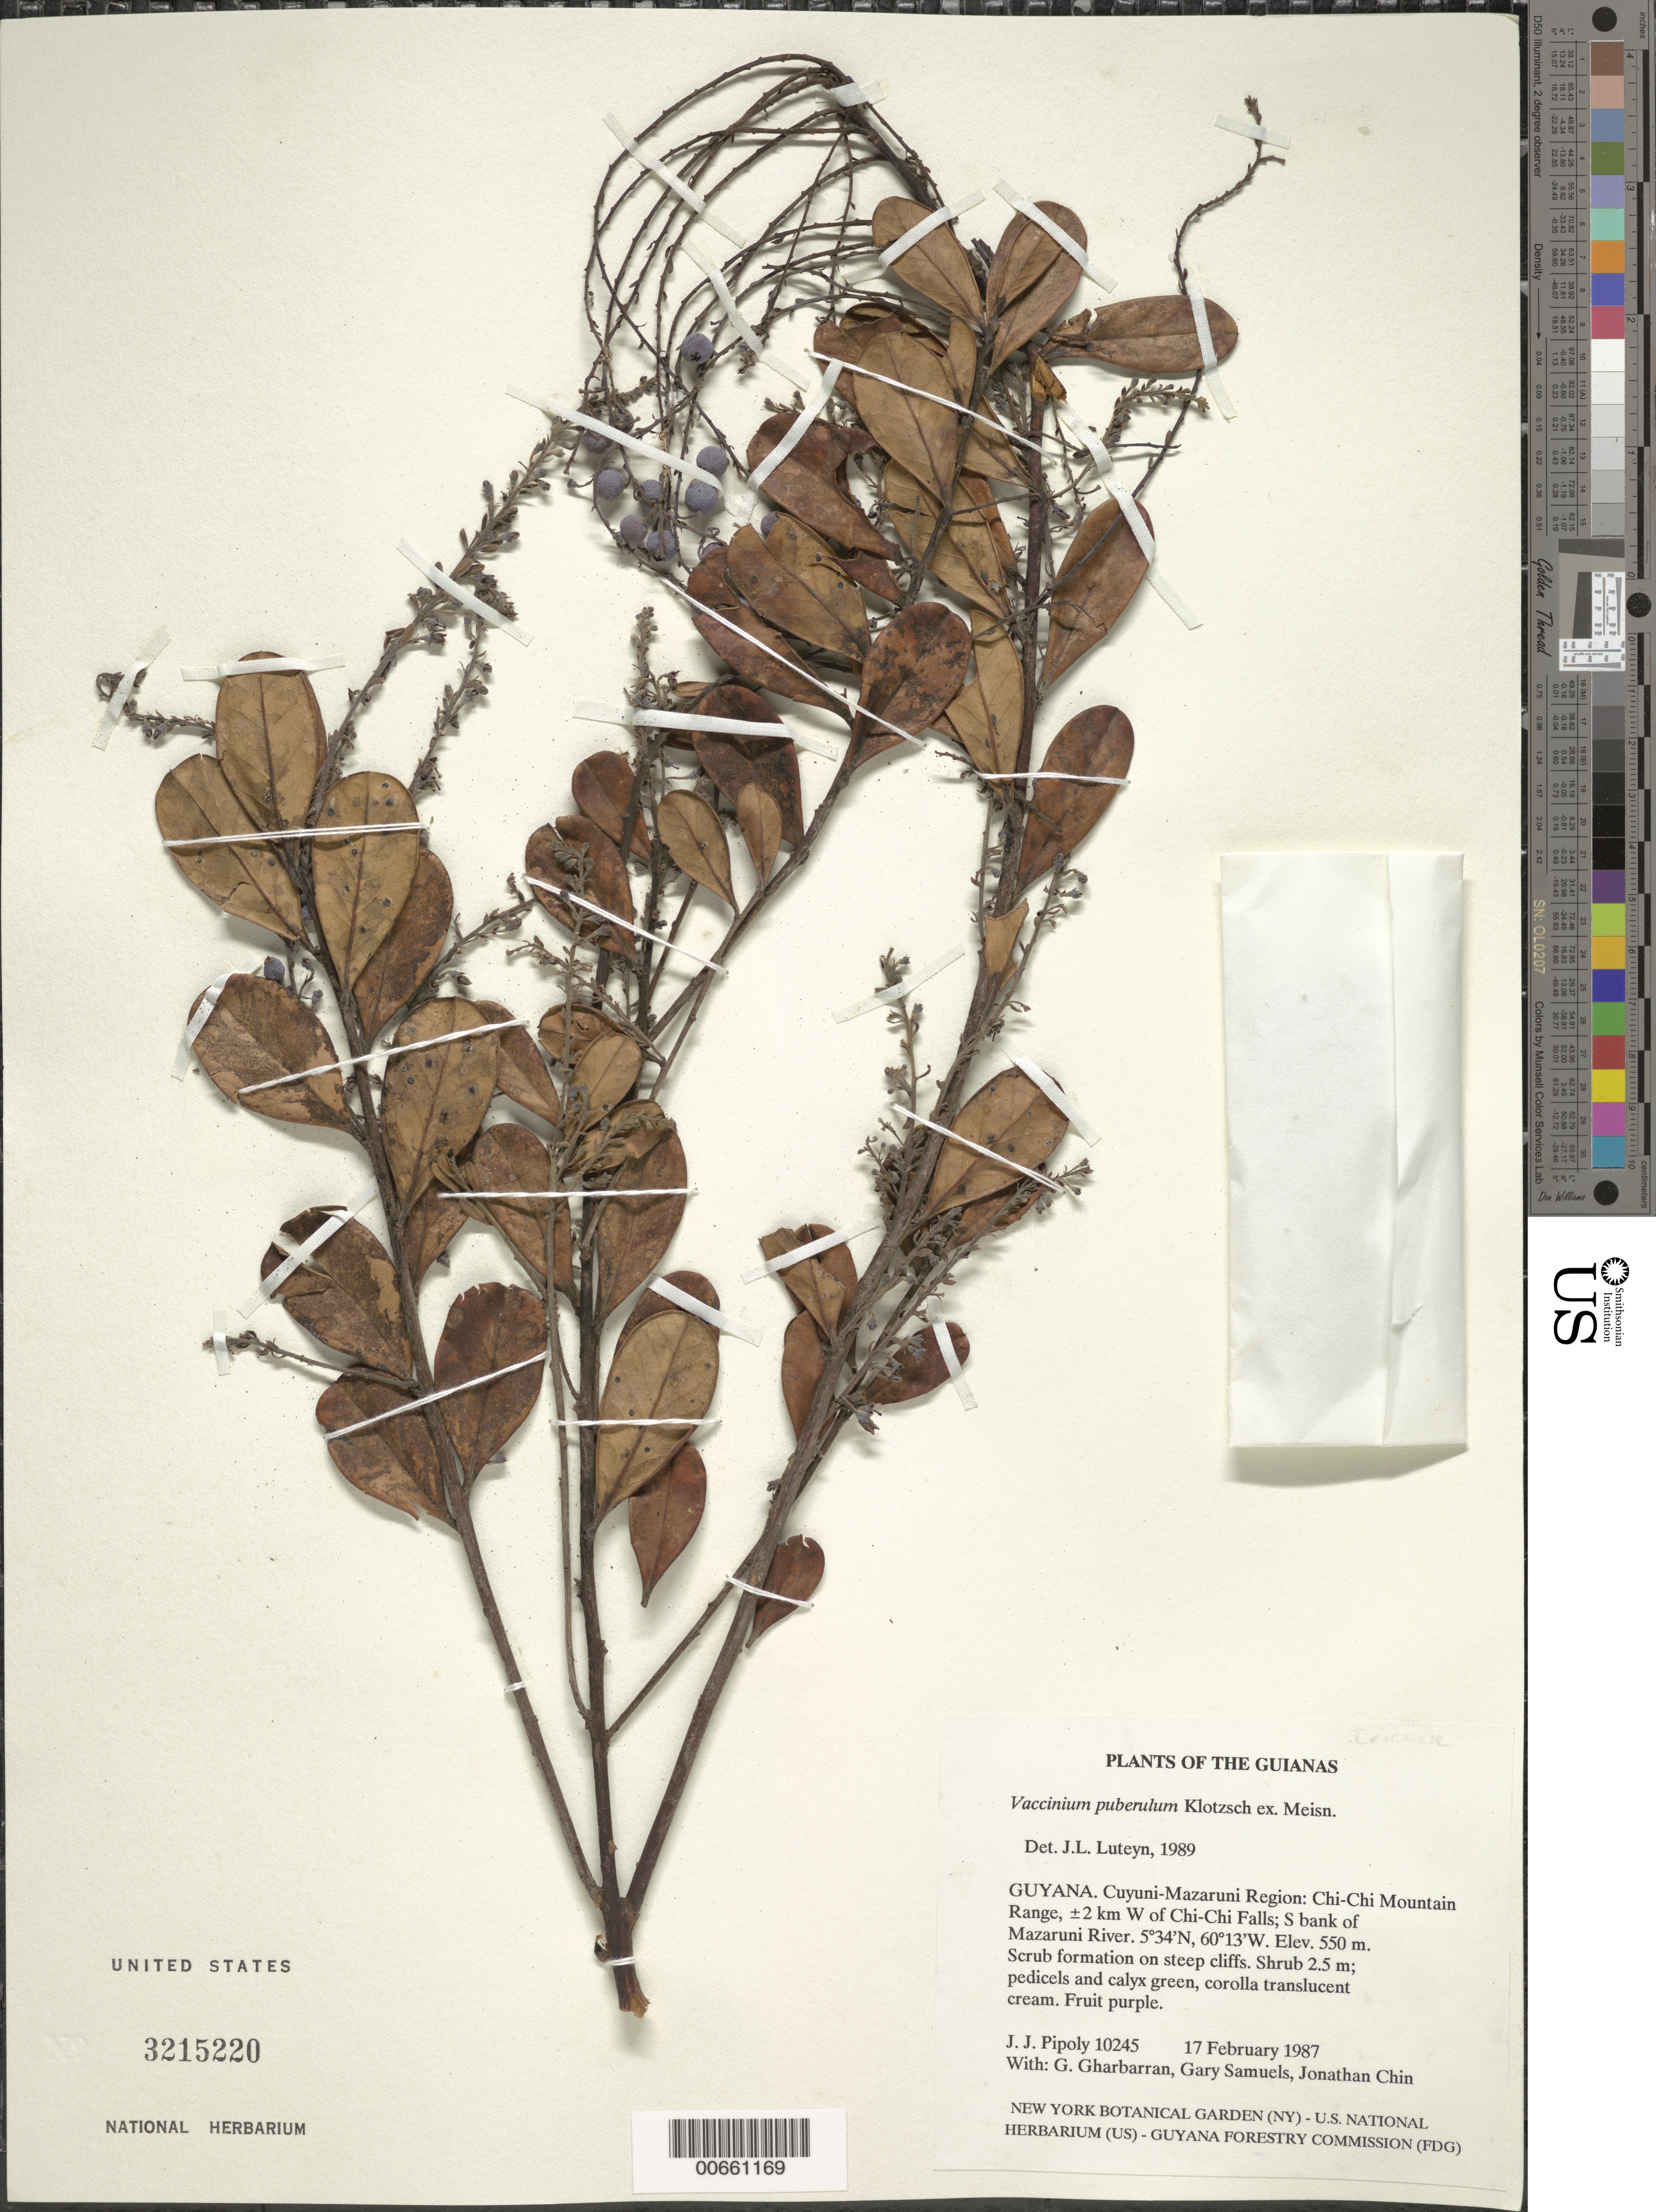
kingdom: Plantae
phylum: Tracheophyta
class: Magnoliopsida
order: Ericales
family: Ericaceae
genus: Vaccinium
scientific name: Vaccinium puberulum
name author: Klotzsch ex Meisn.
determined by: Luteyn, J. L.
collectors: J. J. Pipoly, G. Gharbarran, G. Samuels & J. Chin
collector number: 10245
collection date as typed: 17 February 1987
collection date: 1987-02-17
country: Guyana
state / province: Cuyuni-Mazaruni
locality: Chi-Chi Mountain Range, ±2 km W of Chi-Chi Falls; S bank of Mazaruni River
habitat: Scrub formation on steep cliffs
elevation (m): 550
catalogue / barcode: US 3215220